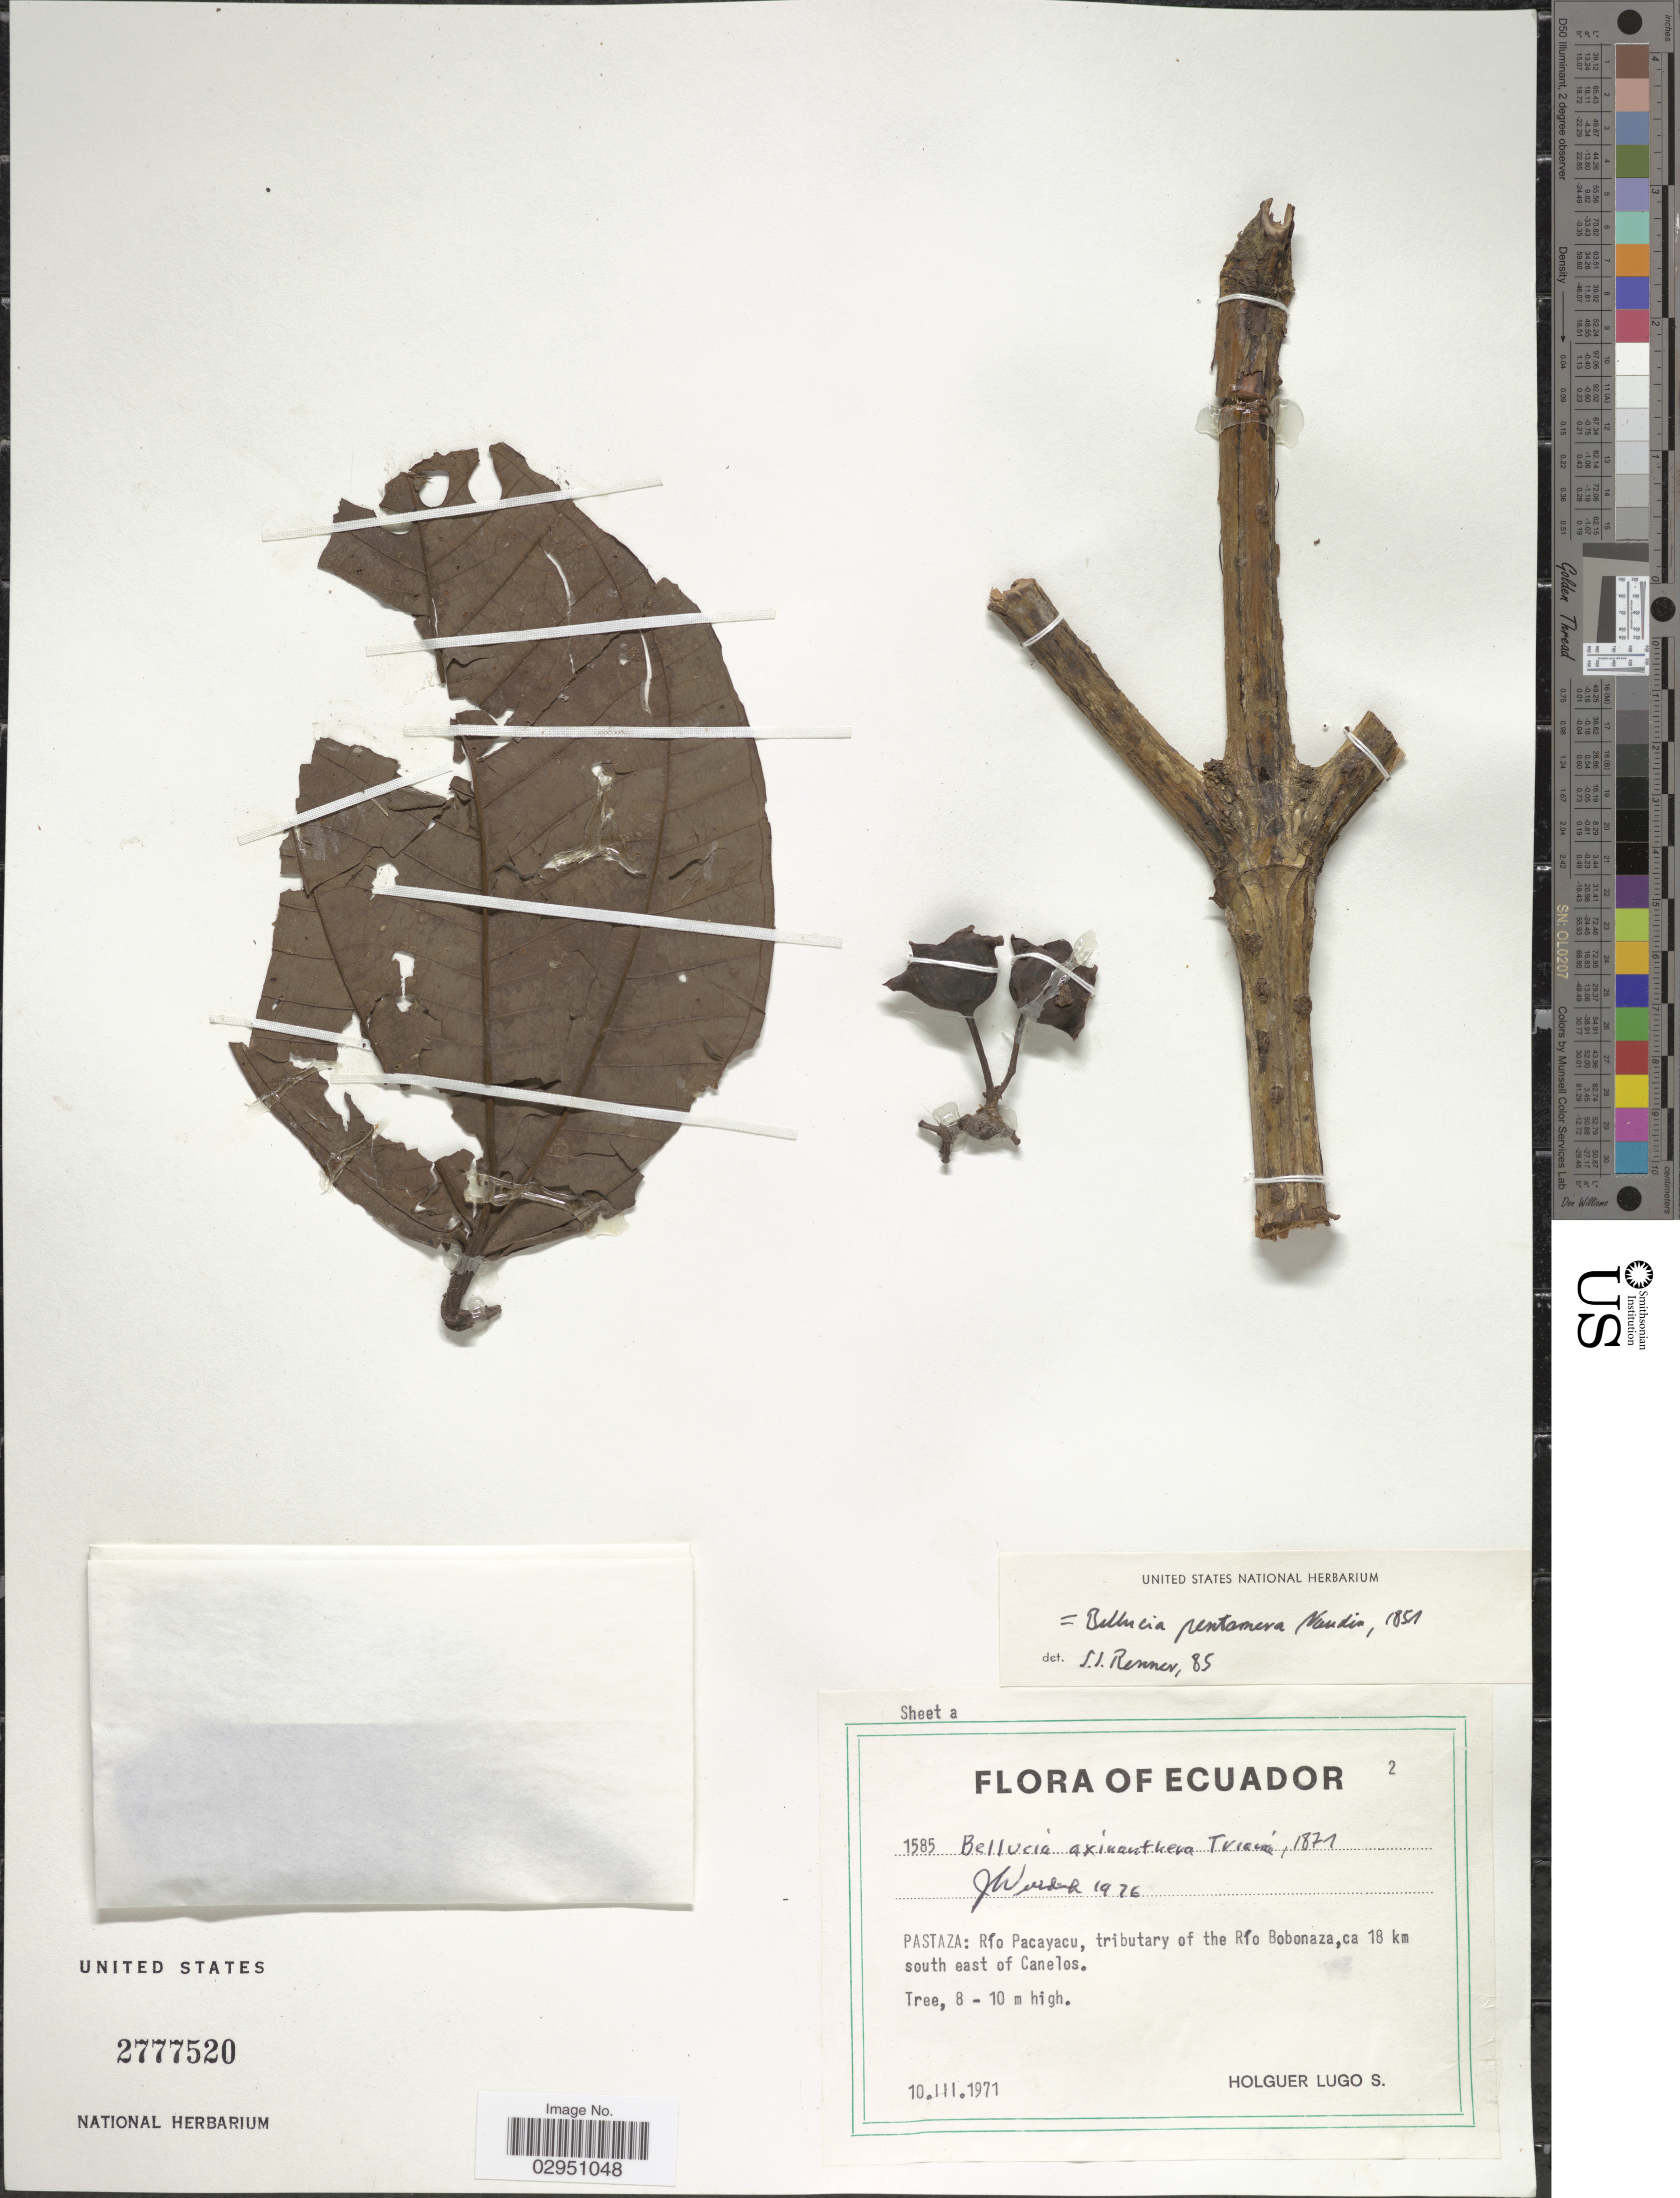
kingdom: Plantae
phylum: Tracheophyta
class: Magnoliopsida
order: Myrtales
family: Melastomataceae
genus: Bellucia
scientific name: Bellucia pentamera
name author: Naudin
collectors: H. Lugo S.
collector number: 1585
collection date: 1971-03-10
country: Ecuador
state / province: Pastaza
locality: Río Pacayacu, tributary of the Río Bobonaza, ca 18 km south east of Canelos.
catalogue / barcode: US 277520